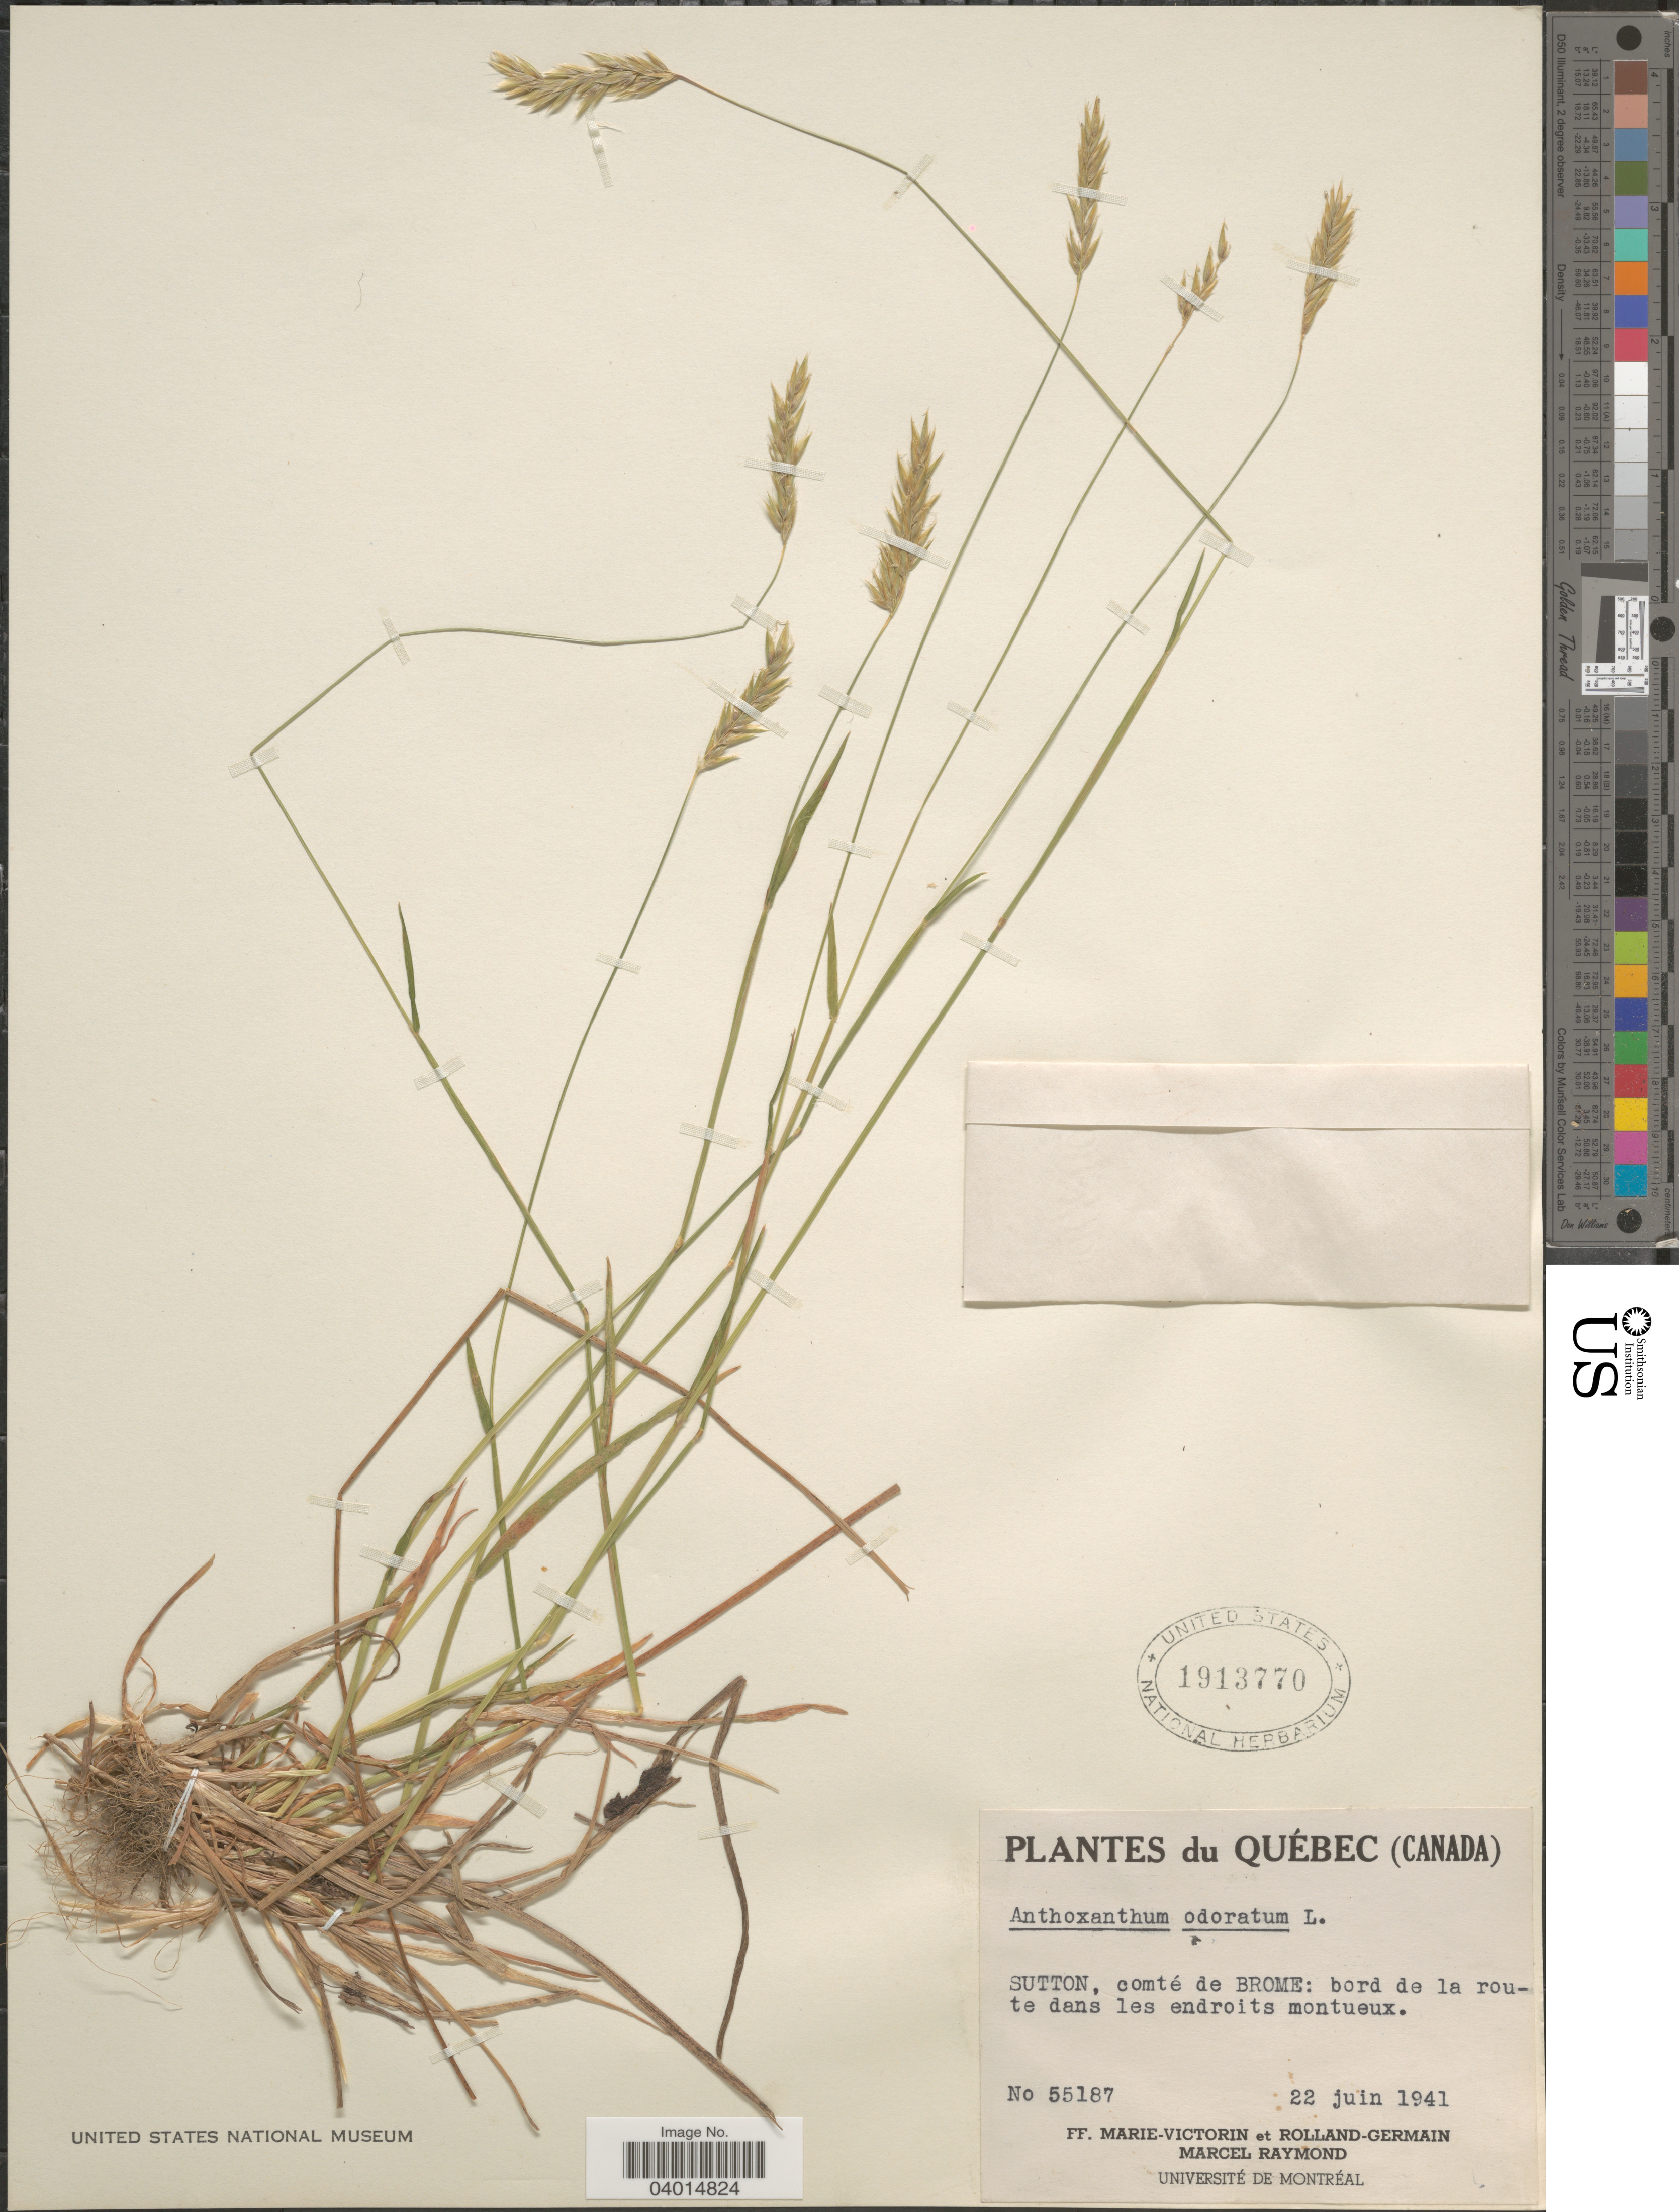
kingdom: Plantae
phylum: Tracheophyta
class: Liliopsida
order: Poales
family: Poaceae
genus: Anthoxanthum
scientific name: Anthoxanthum odoratum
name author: L.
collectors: F. Marie-Victorin, Rolland-Germain & M. Raymond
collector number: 55187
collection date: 1941-06-22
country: Canada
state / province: Quebec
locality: Sutton, comté de Brome.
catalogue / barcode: US 1913770